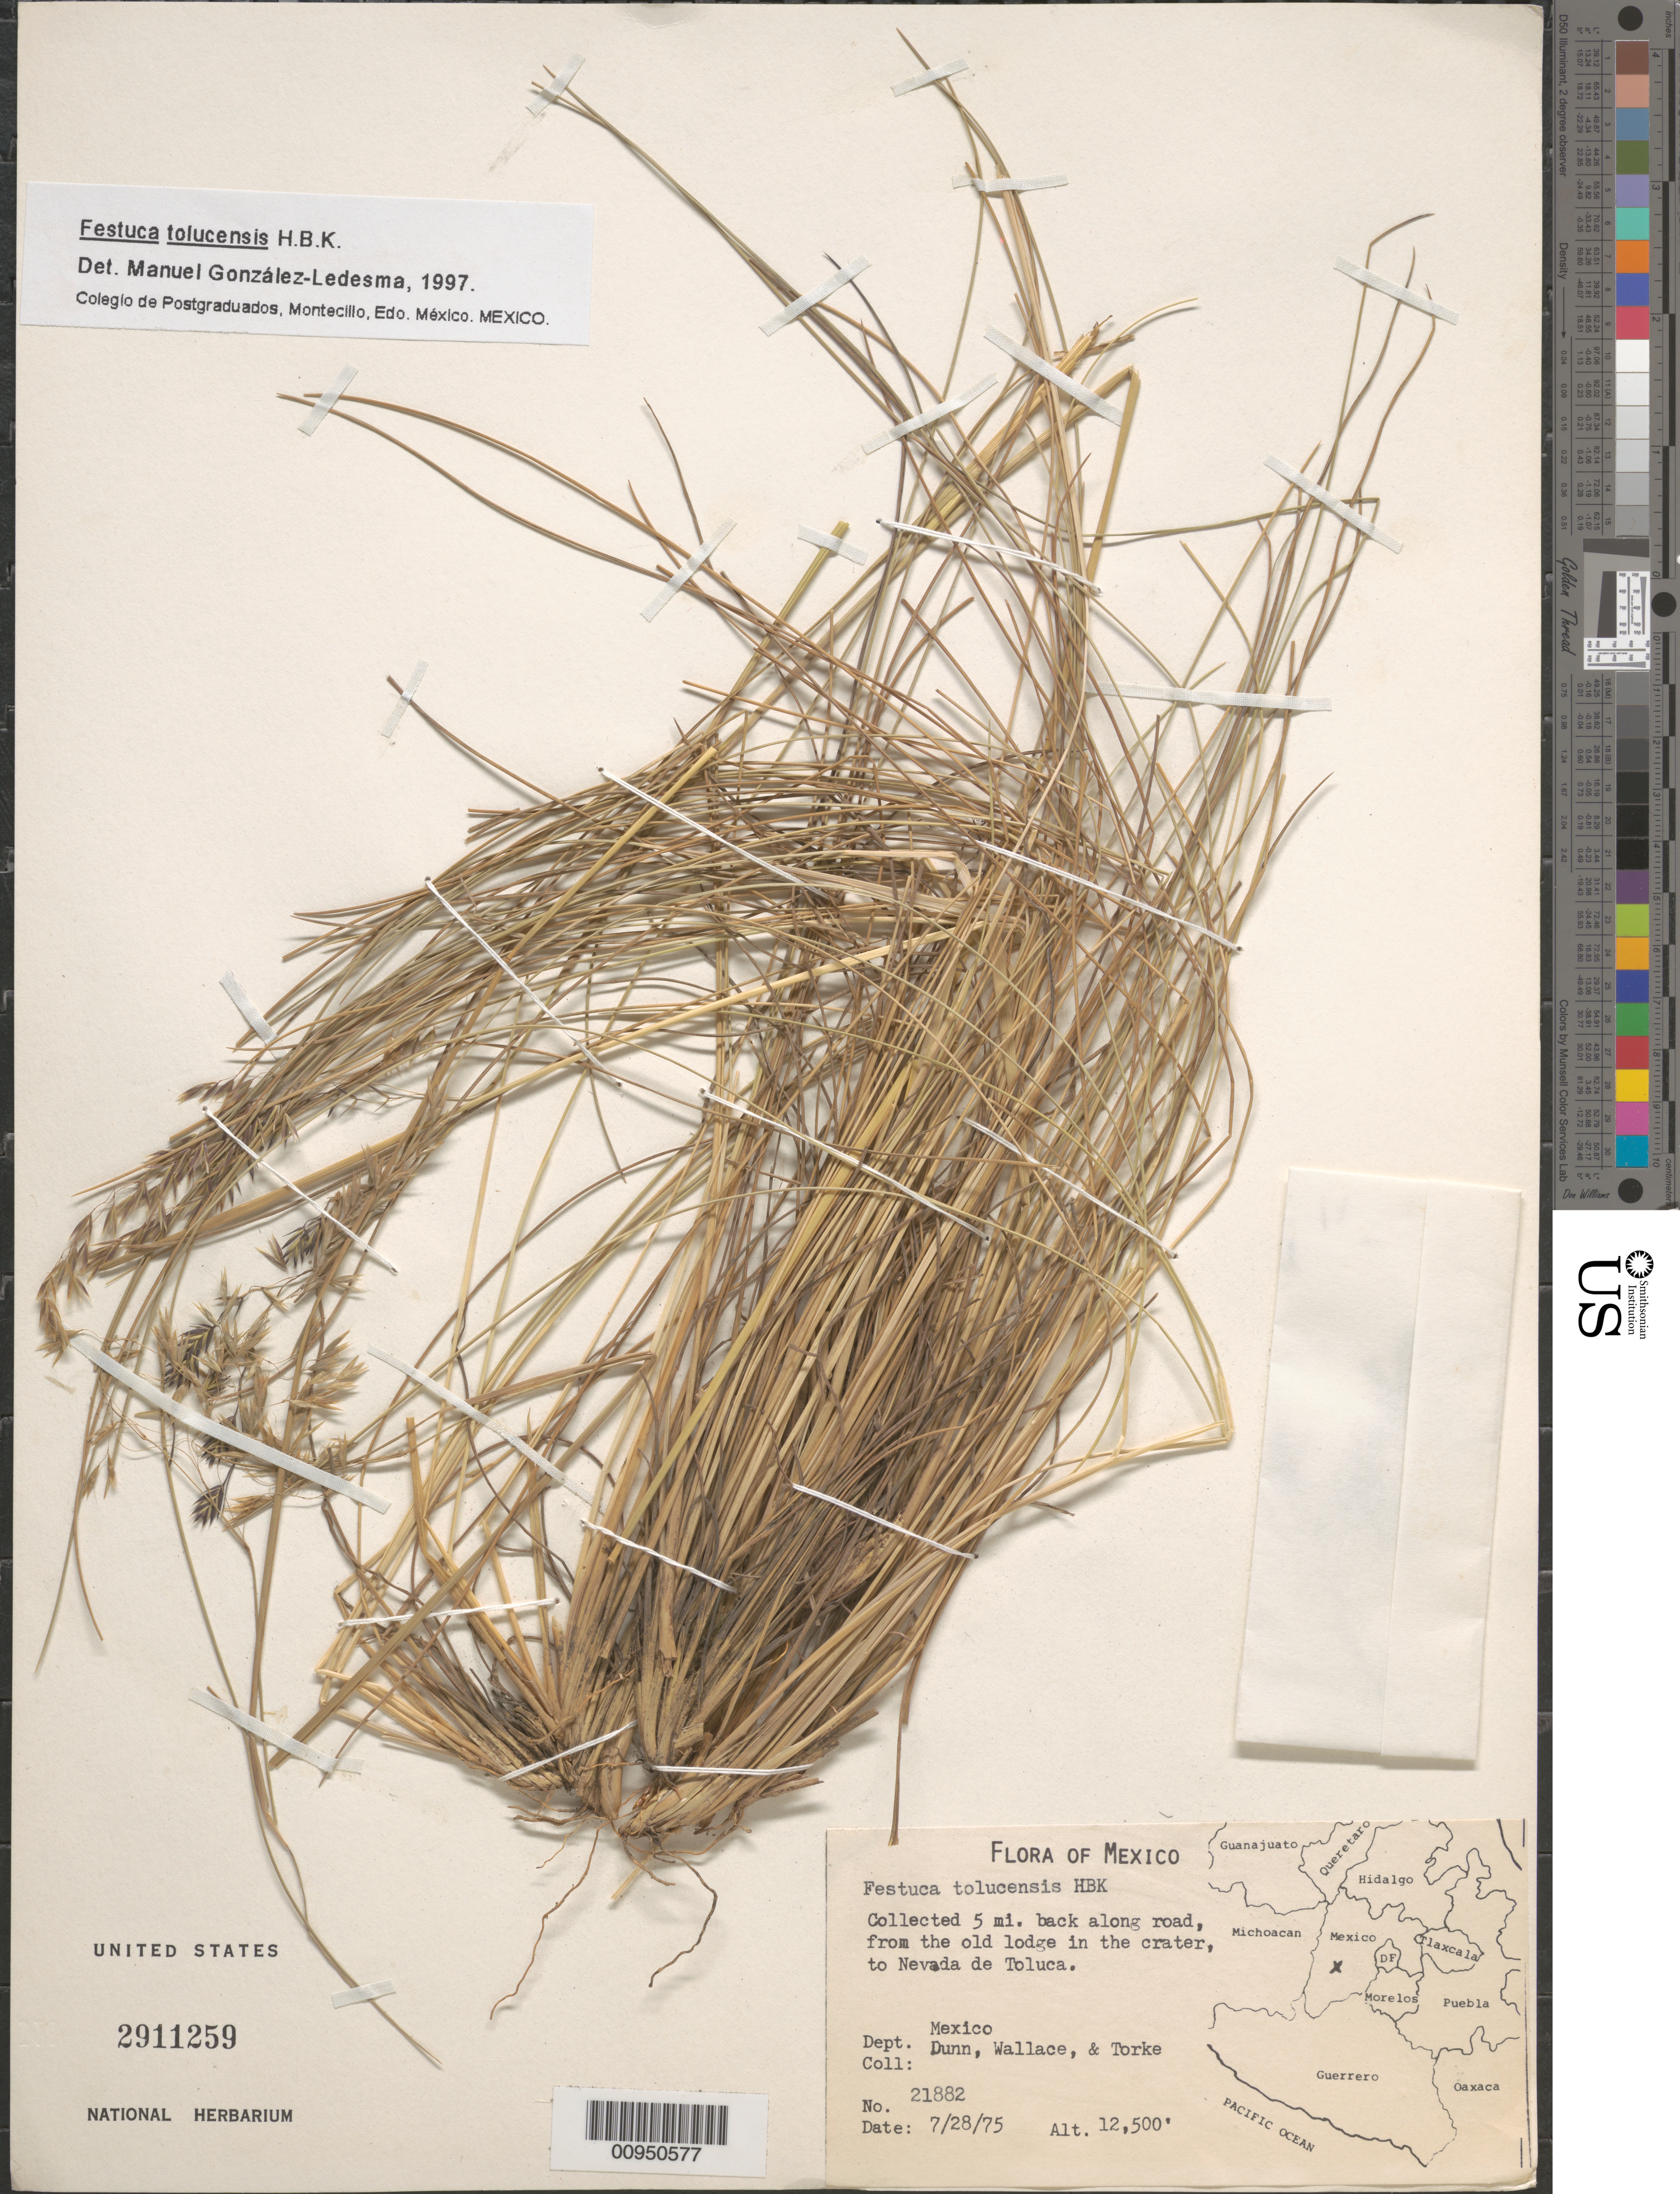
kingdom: Plantae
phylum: Tracheophyta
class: Liliopsida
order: Poales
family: Poaceae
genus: Festuca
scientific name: Festuca tolucensis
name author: Kunth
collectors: -- Dunn, Wallace, -- & K. Torke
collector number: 21882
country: Mexico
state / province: México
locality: Nevada de Toluca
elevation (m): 3810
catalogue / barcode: US 2911259